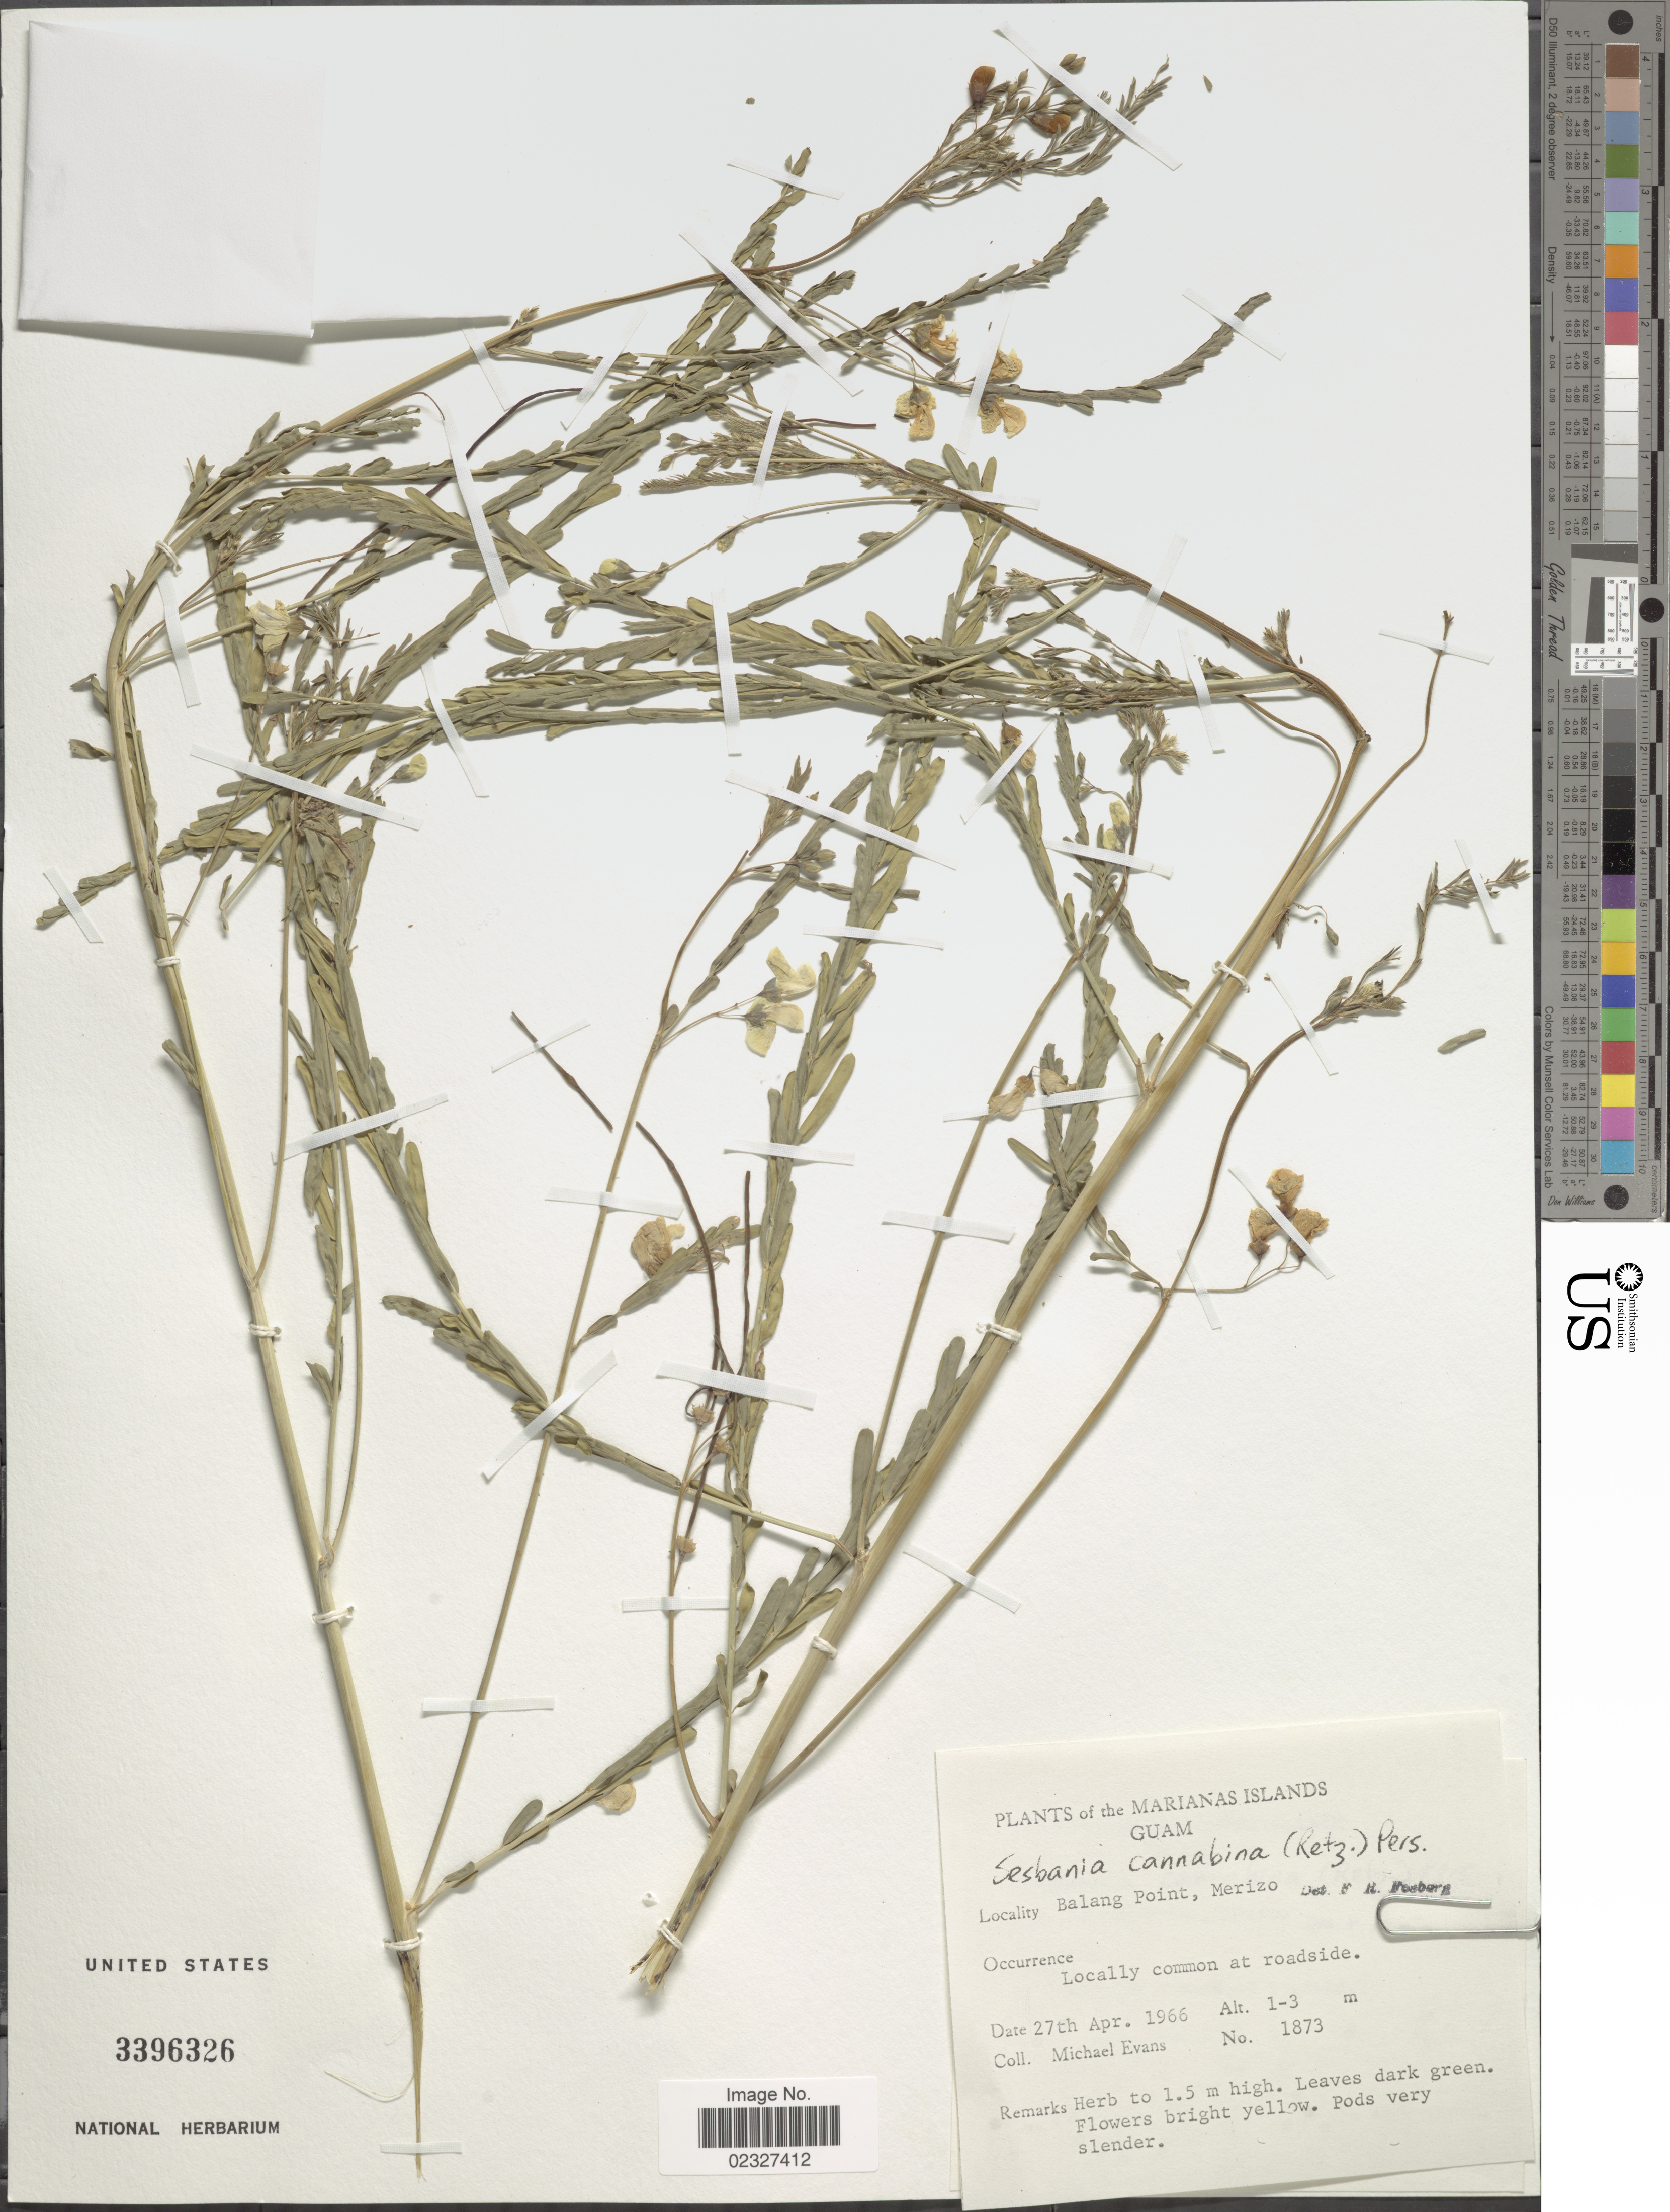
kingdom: Plantae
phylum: Tracheophyta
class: Magnoliopsida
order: Fabales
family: Fabaceae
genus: Sesbania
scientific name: Sesbania cannabina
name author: (Retz.) Poir.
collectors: M. Evans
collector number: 1873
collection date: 1966-04-27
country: Guam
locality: Marianas Islands, Balang Point, Merizo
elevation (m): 1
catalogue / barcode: US 3396326